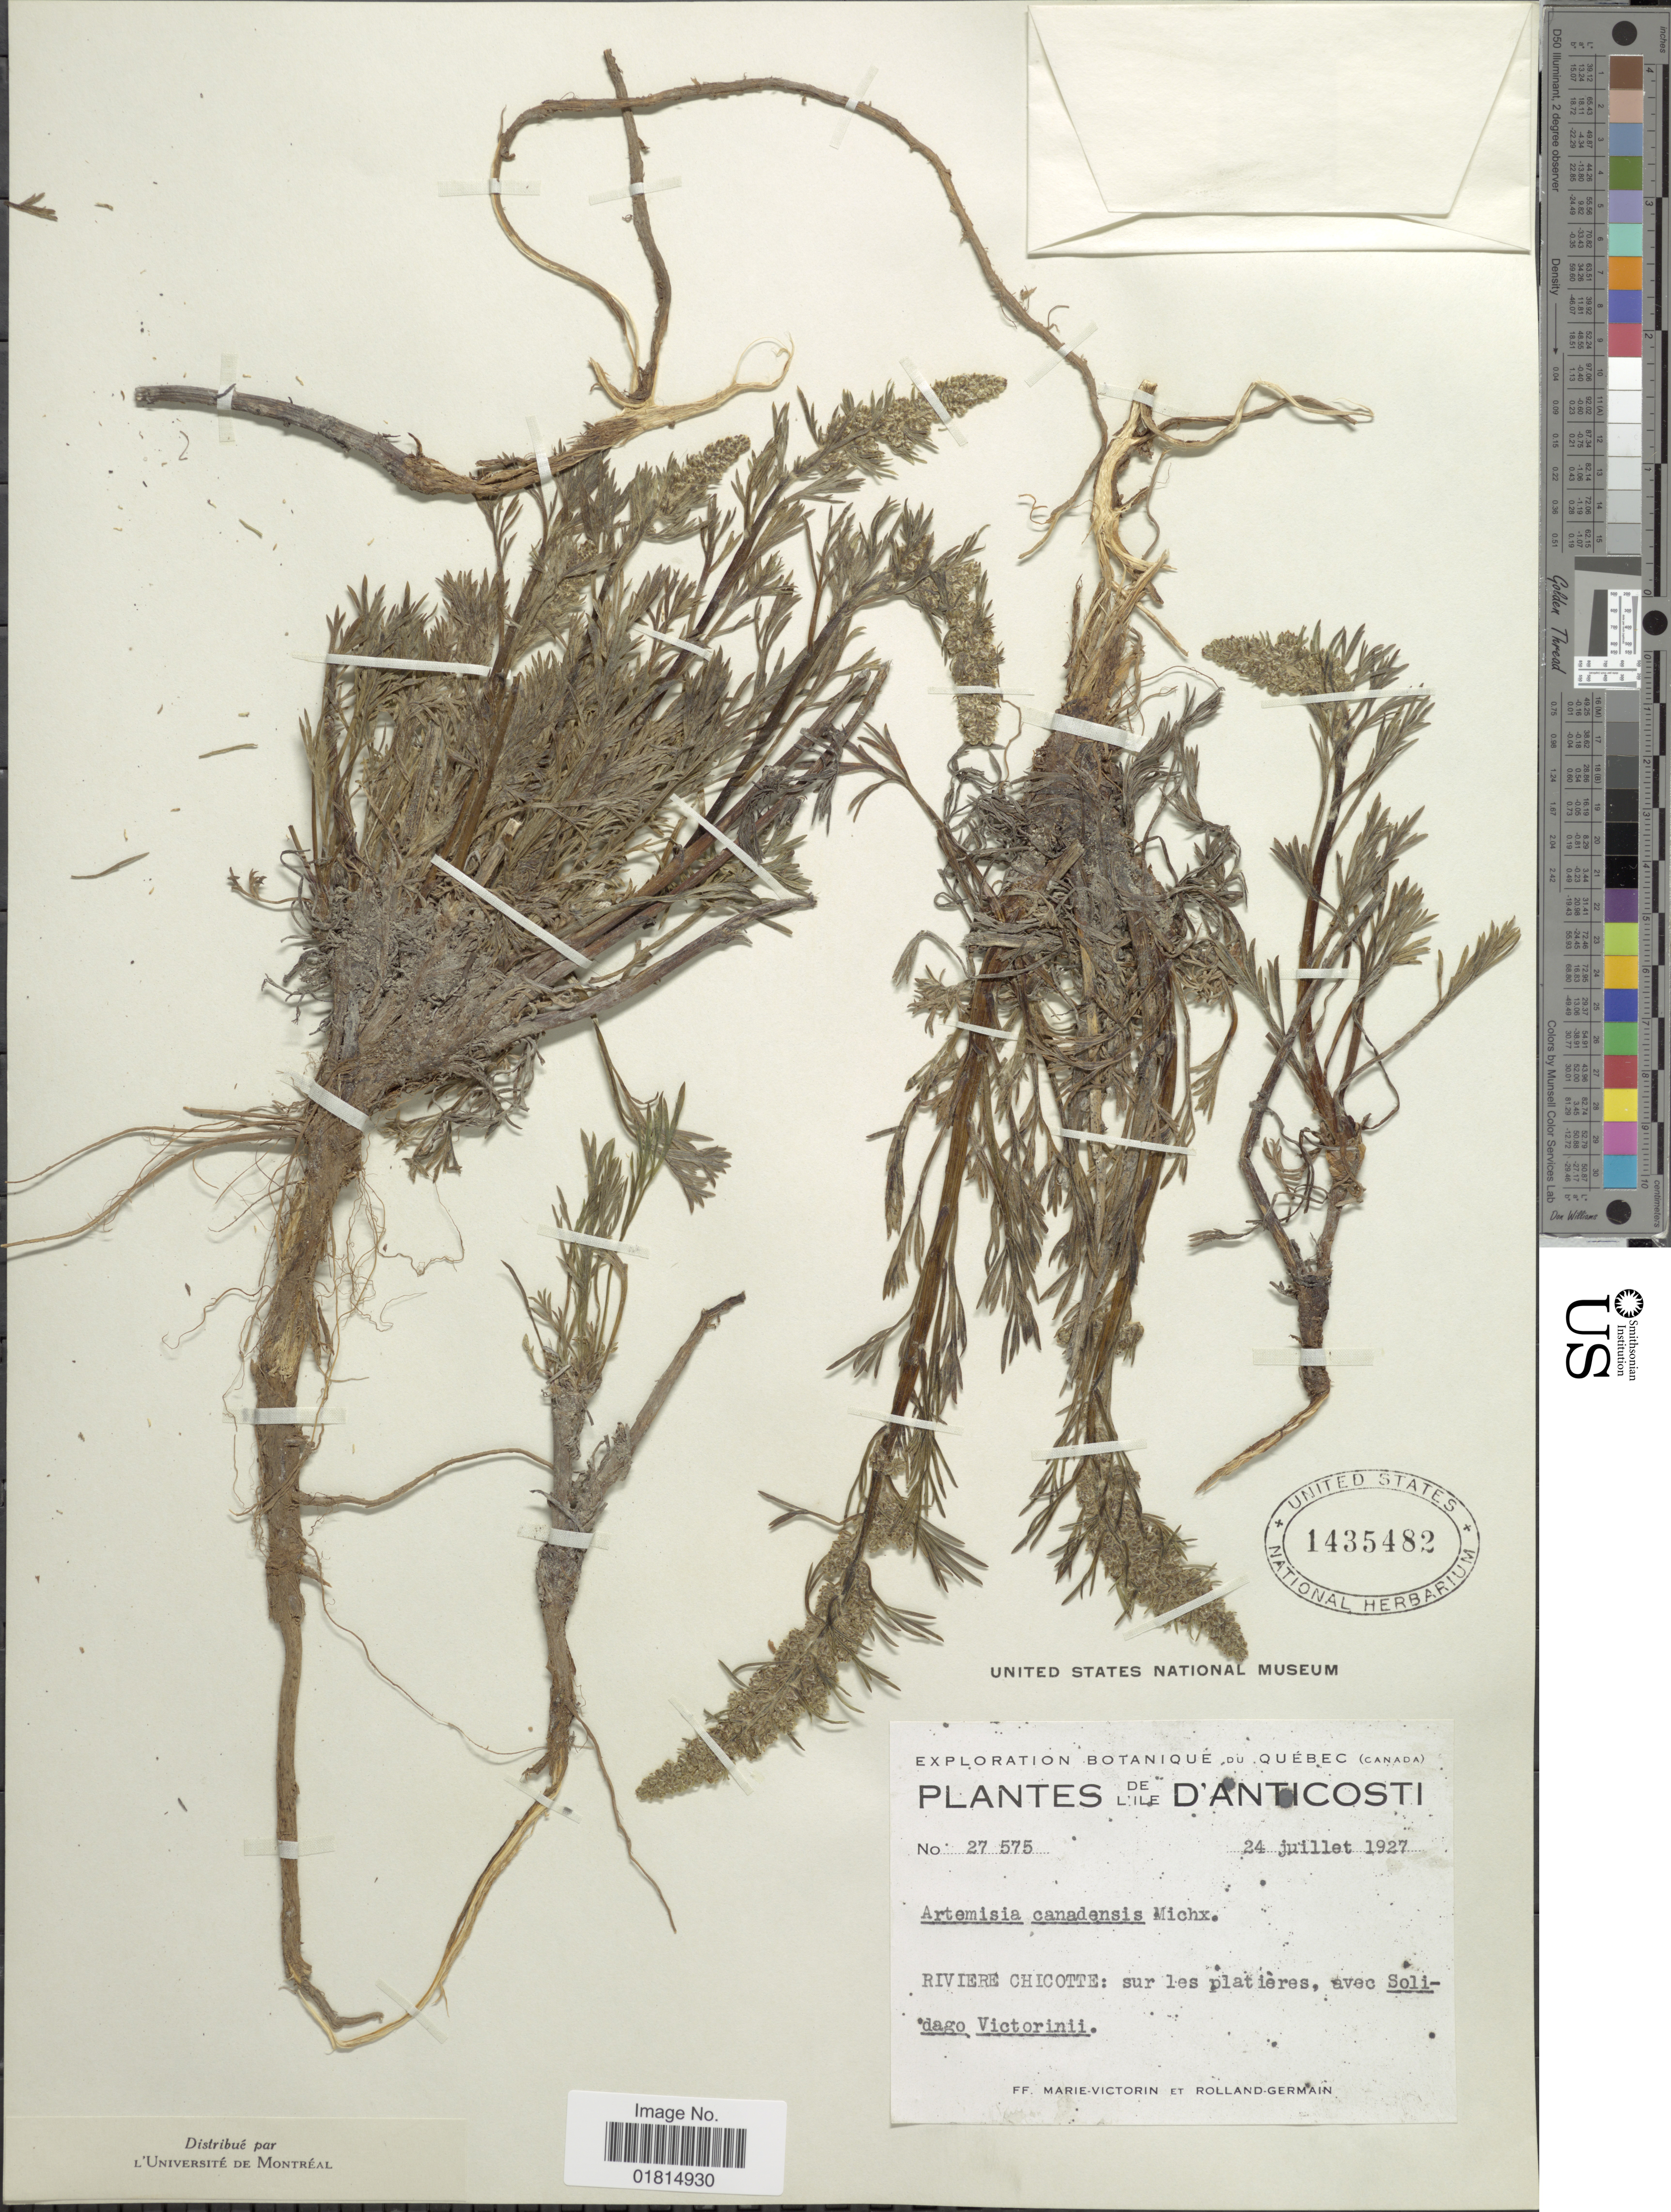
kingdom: Plantae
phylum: Tracheophyta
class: Magnoliopsida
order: Asterales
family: Asteraceae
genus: Artemisia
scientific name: Artemisia canadensis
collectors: F. Marie-Victorin & -. Rolland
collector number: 27575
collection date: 1927-07-24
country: Canada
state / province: Quebec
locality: D'Anticosti. Riviere Chicotte: sur les platières, avec Solidago Victorinii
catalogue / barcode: US 1435482